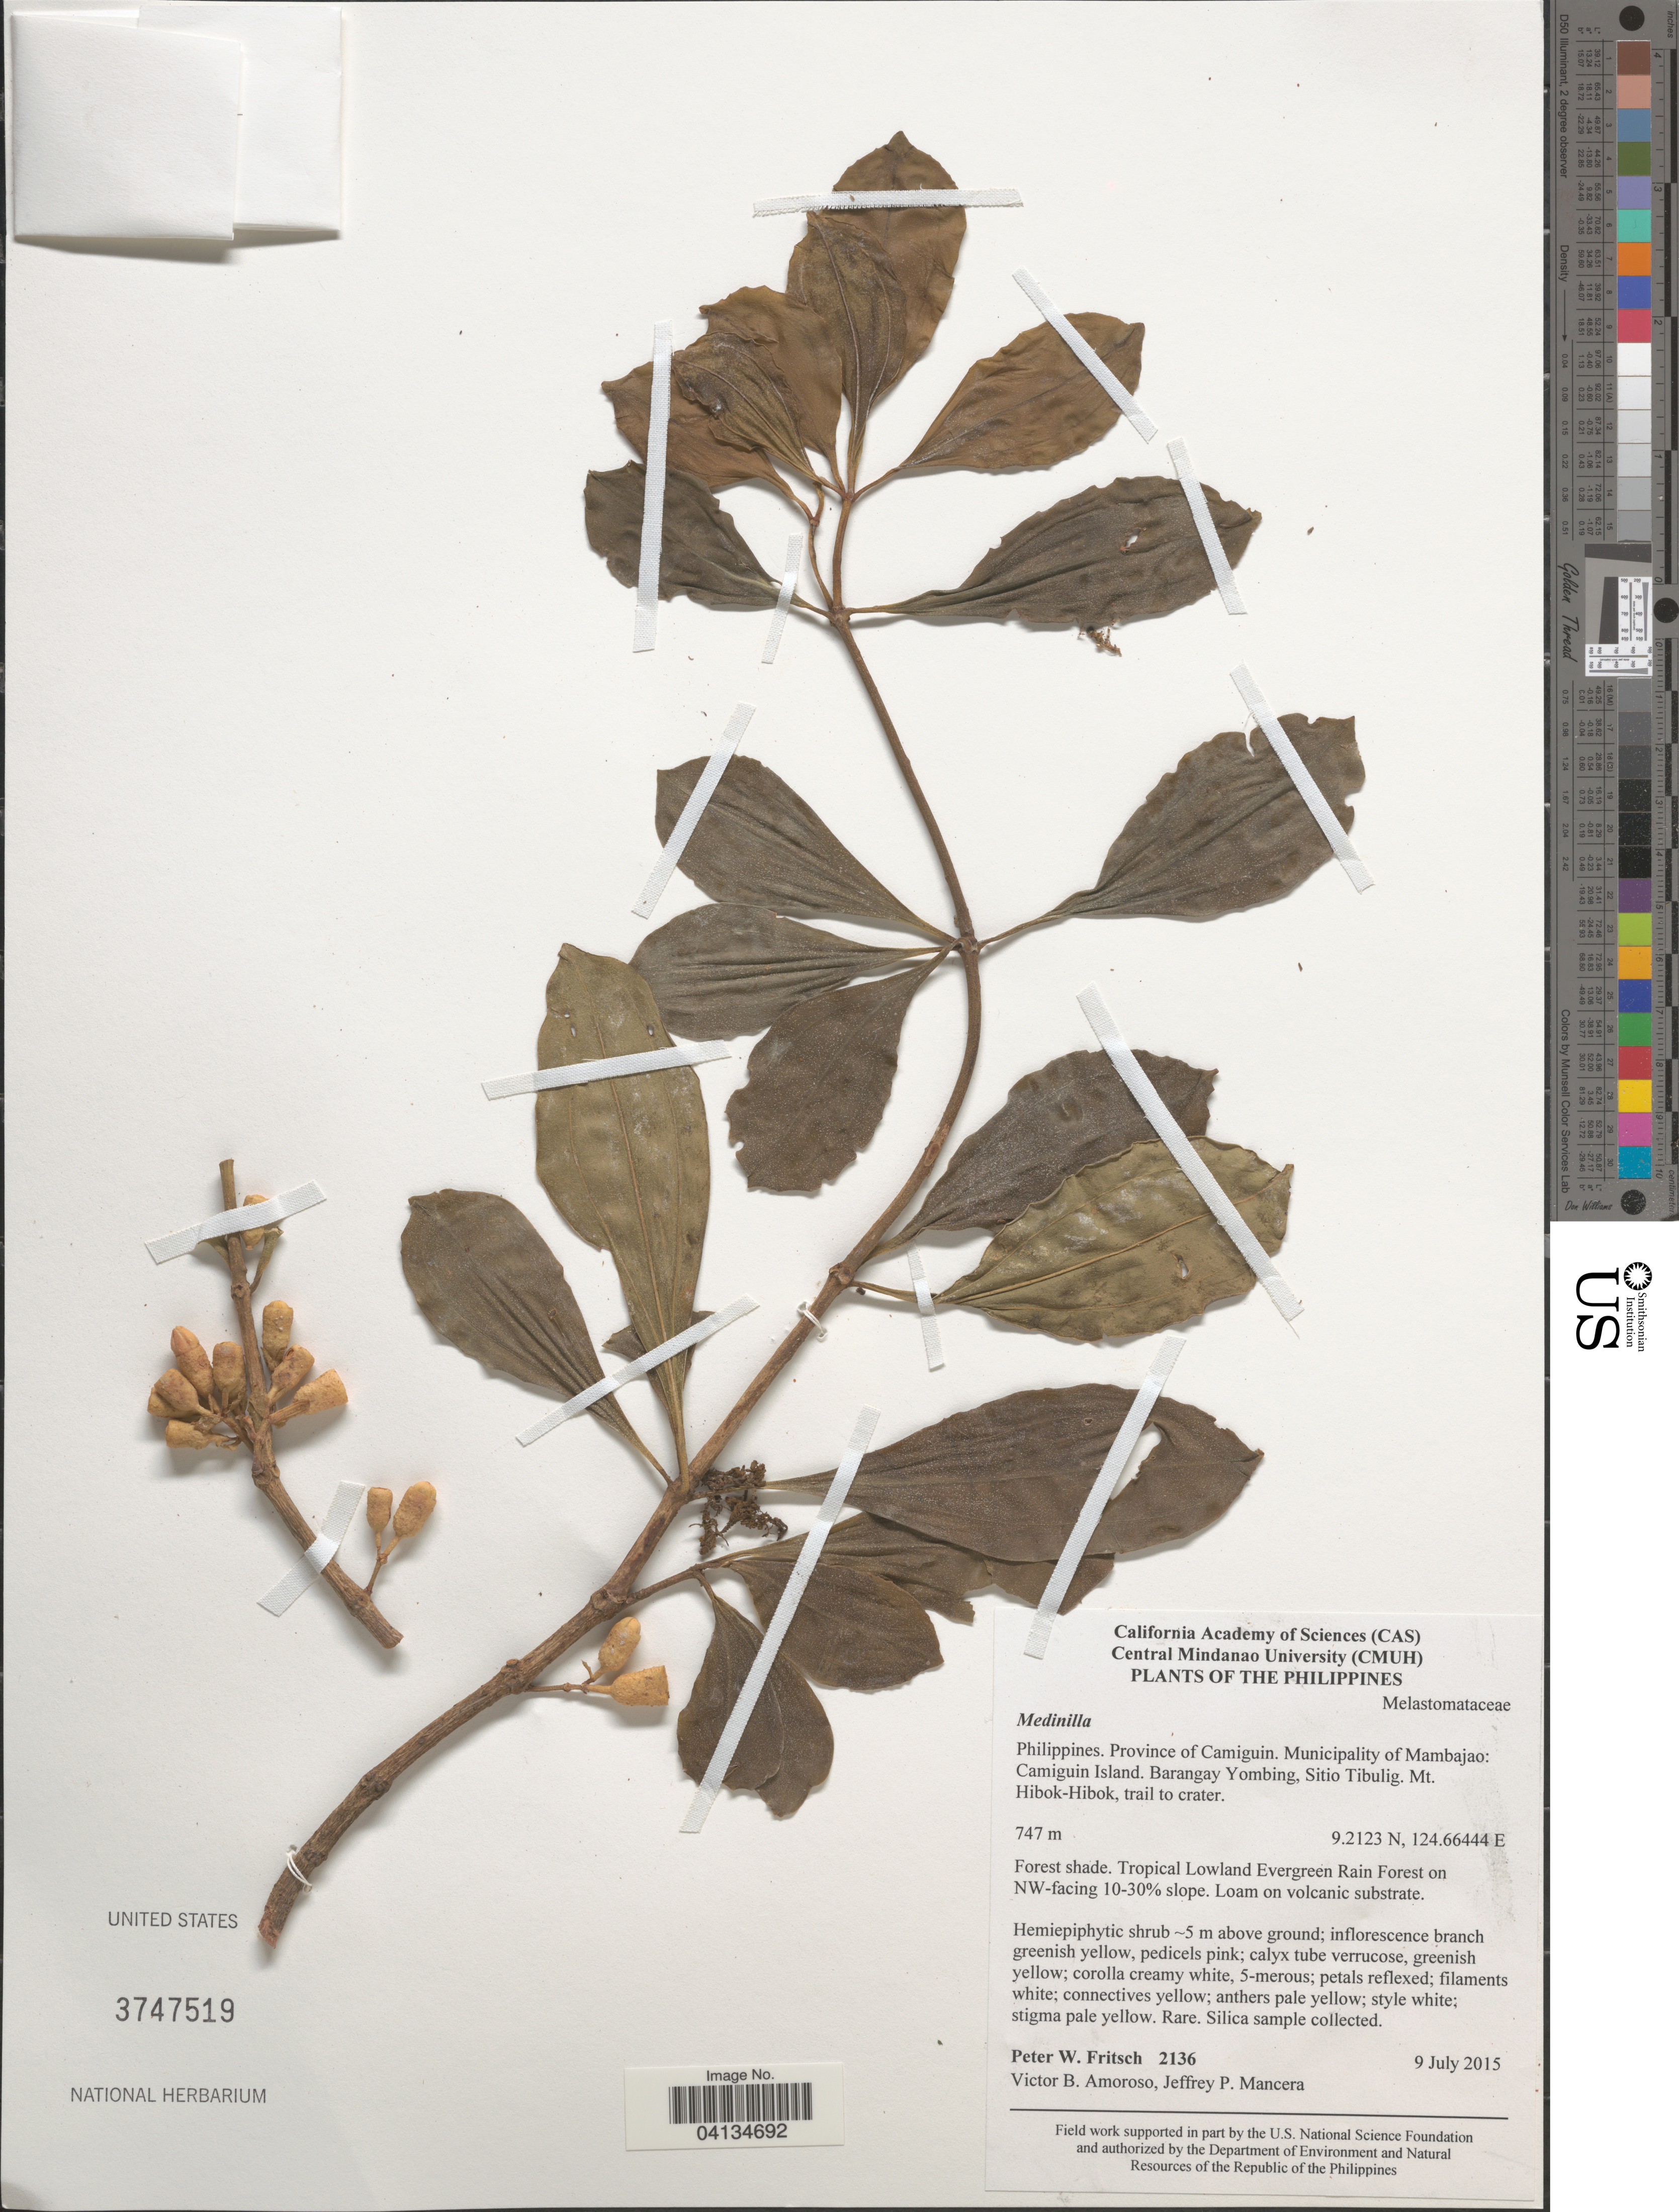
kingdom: Plantae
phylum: Tracheophyta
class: Magnoliopsida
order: Myrtales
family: Melastomataceae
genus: Medinilla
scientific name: Medinilla sp.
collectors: P. W. Fritsch, V. Amoroso & J. Mancera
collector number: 2136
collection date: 2015-07-09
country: Philippines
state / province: Northern Mindanao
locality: Province of Camiguin. Municipality of Mambajao: Camiguin Island. Barangay Yombing, Sitio Tibulig. Mt. Hibok-Hibok, trail to crater. Tropical Lowland Evergreen Rain Forest on NW-facing 10-30% slope.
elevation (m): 747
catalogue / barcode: US 3747519